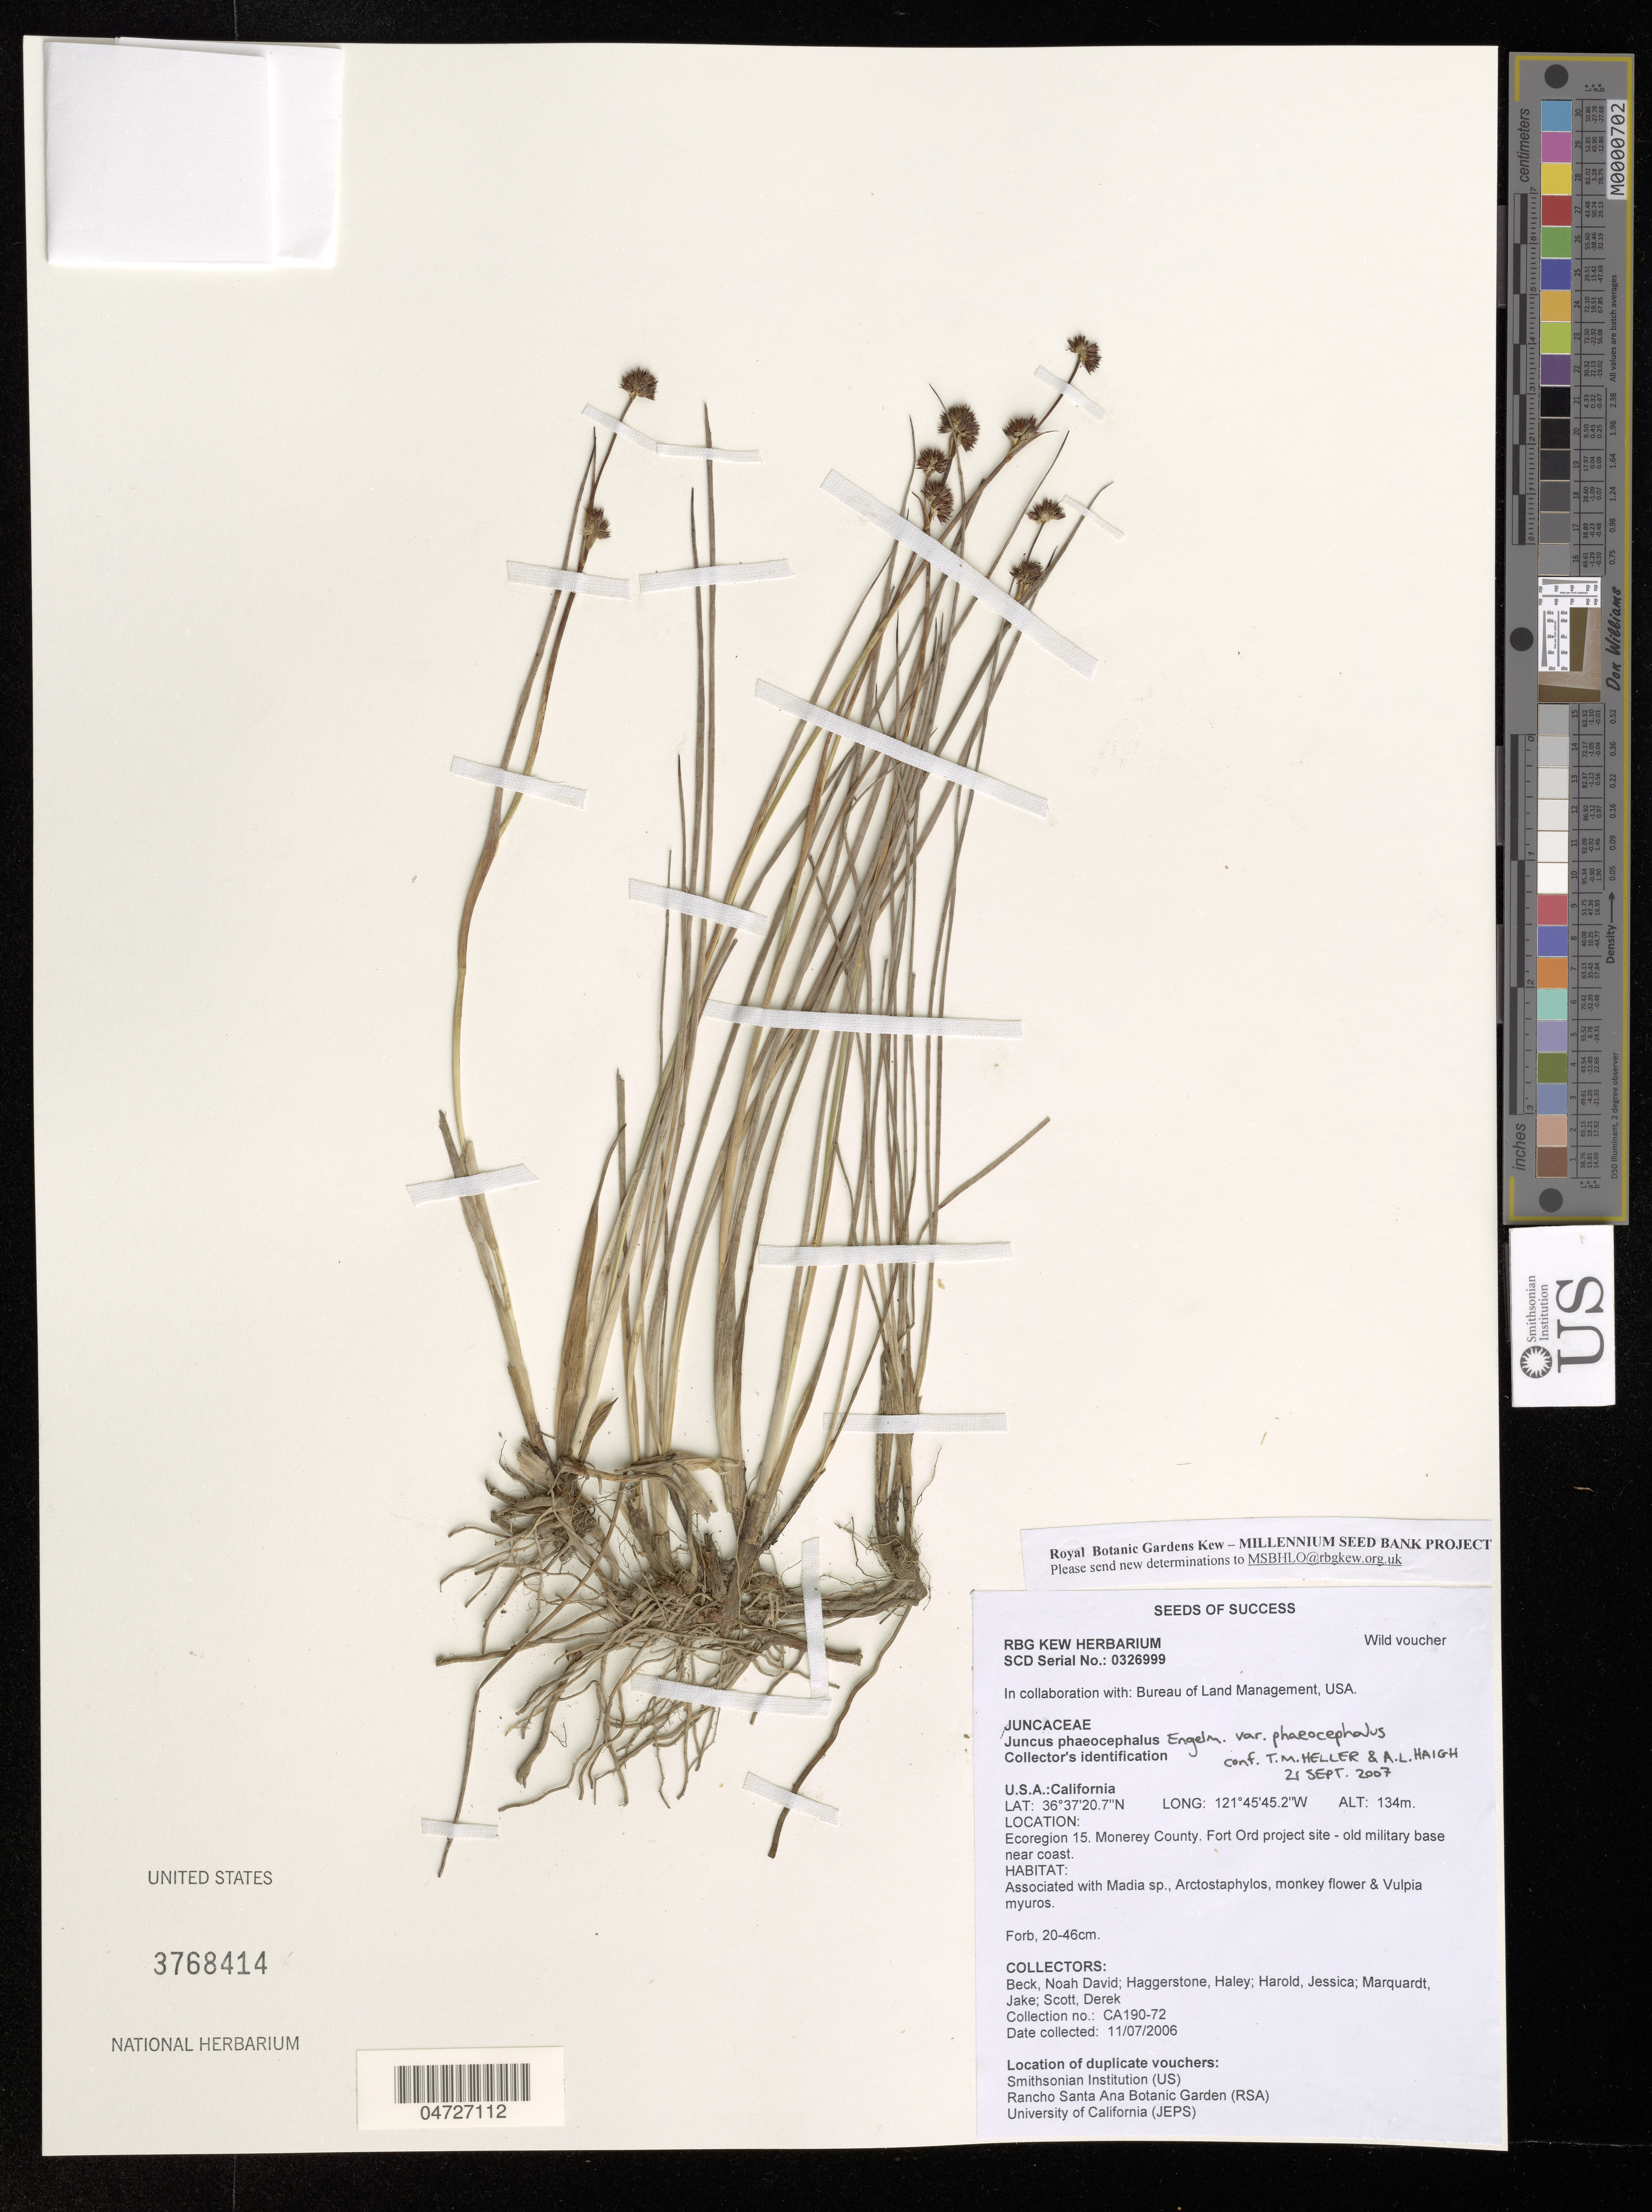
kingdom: Plantae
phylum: Tracheophyta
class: Liliopsida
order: Poales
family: Juncaceae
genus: Juncus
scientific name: Juncus phaeocephalus var. phaeocephalus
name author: Engelm.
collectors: N. Beck, H. Haggerstone, J. Harold, J. Marquardt & D. Scott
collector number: CA190-72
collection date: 2006-07-11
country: United States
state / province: California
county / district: Monterey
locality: Ecoregion 15. Monerey County. Fort Ord project site - old military base near coast.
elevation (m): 134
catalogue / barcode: US 3768414